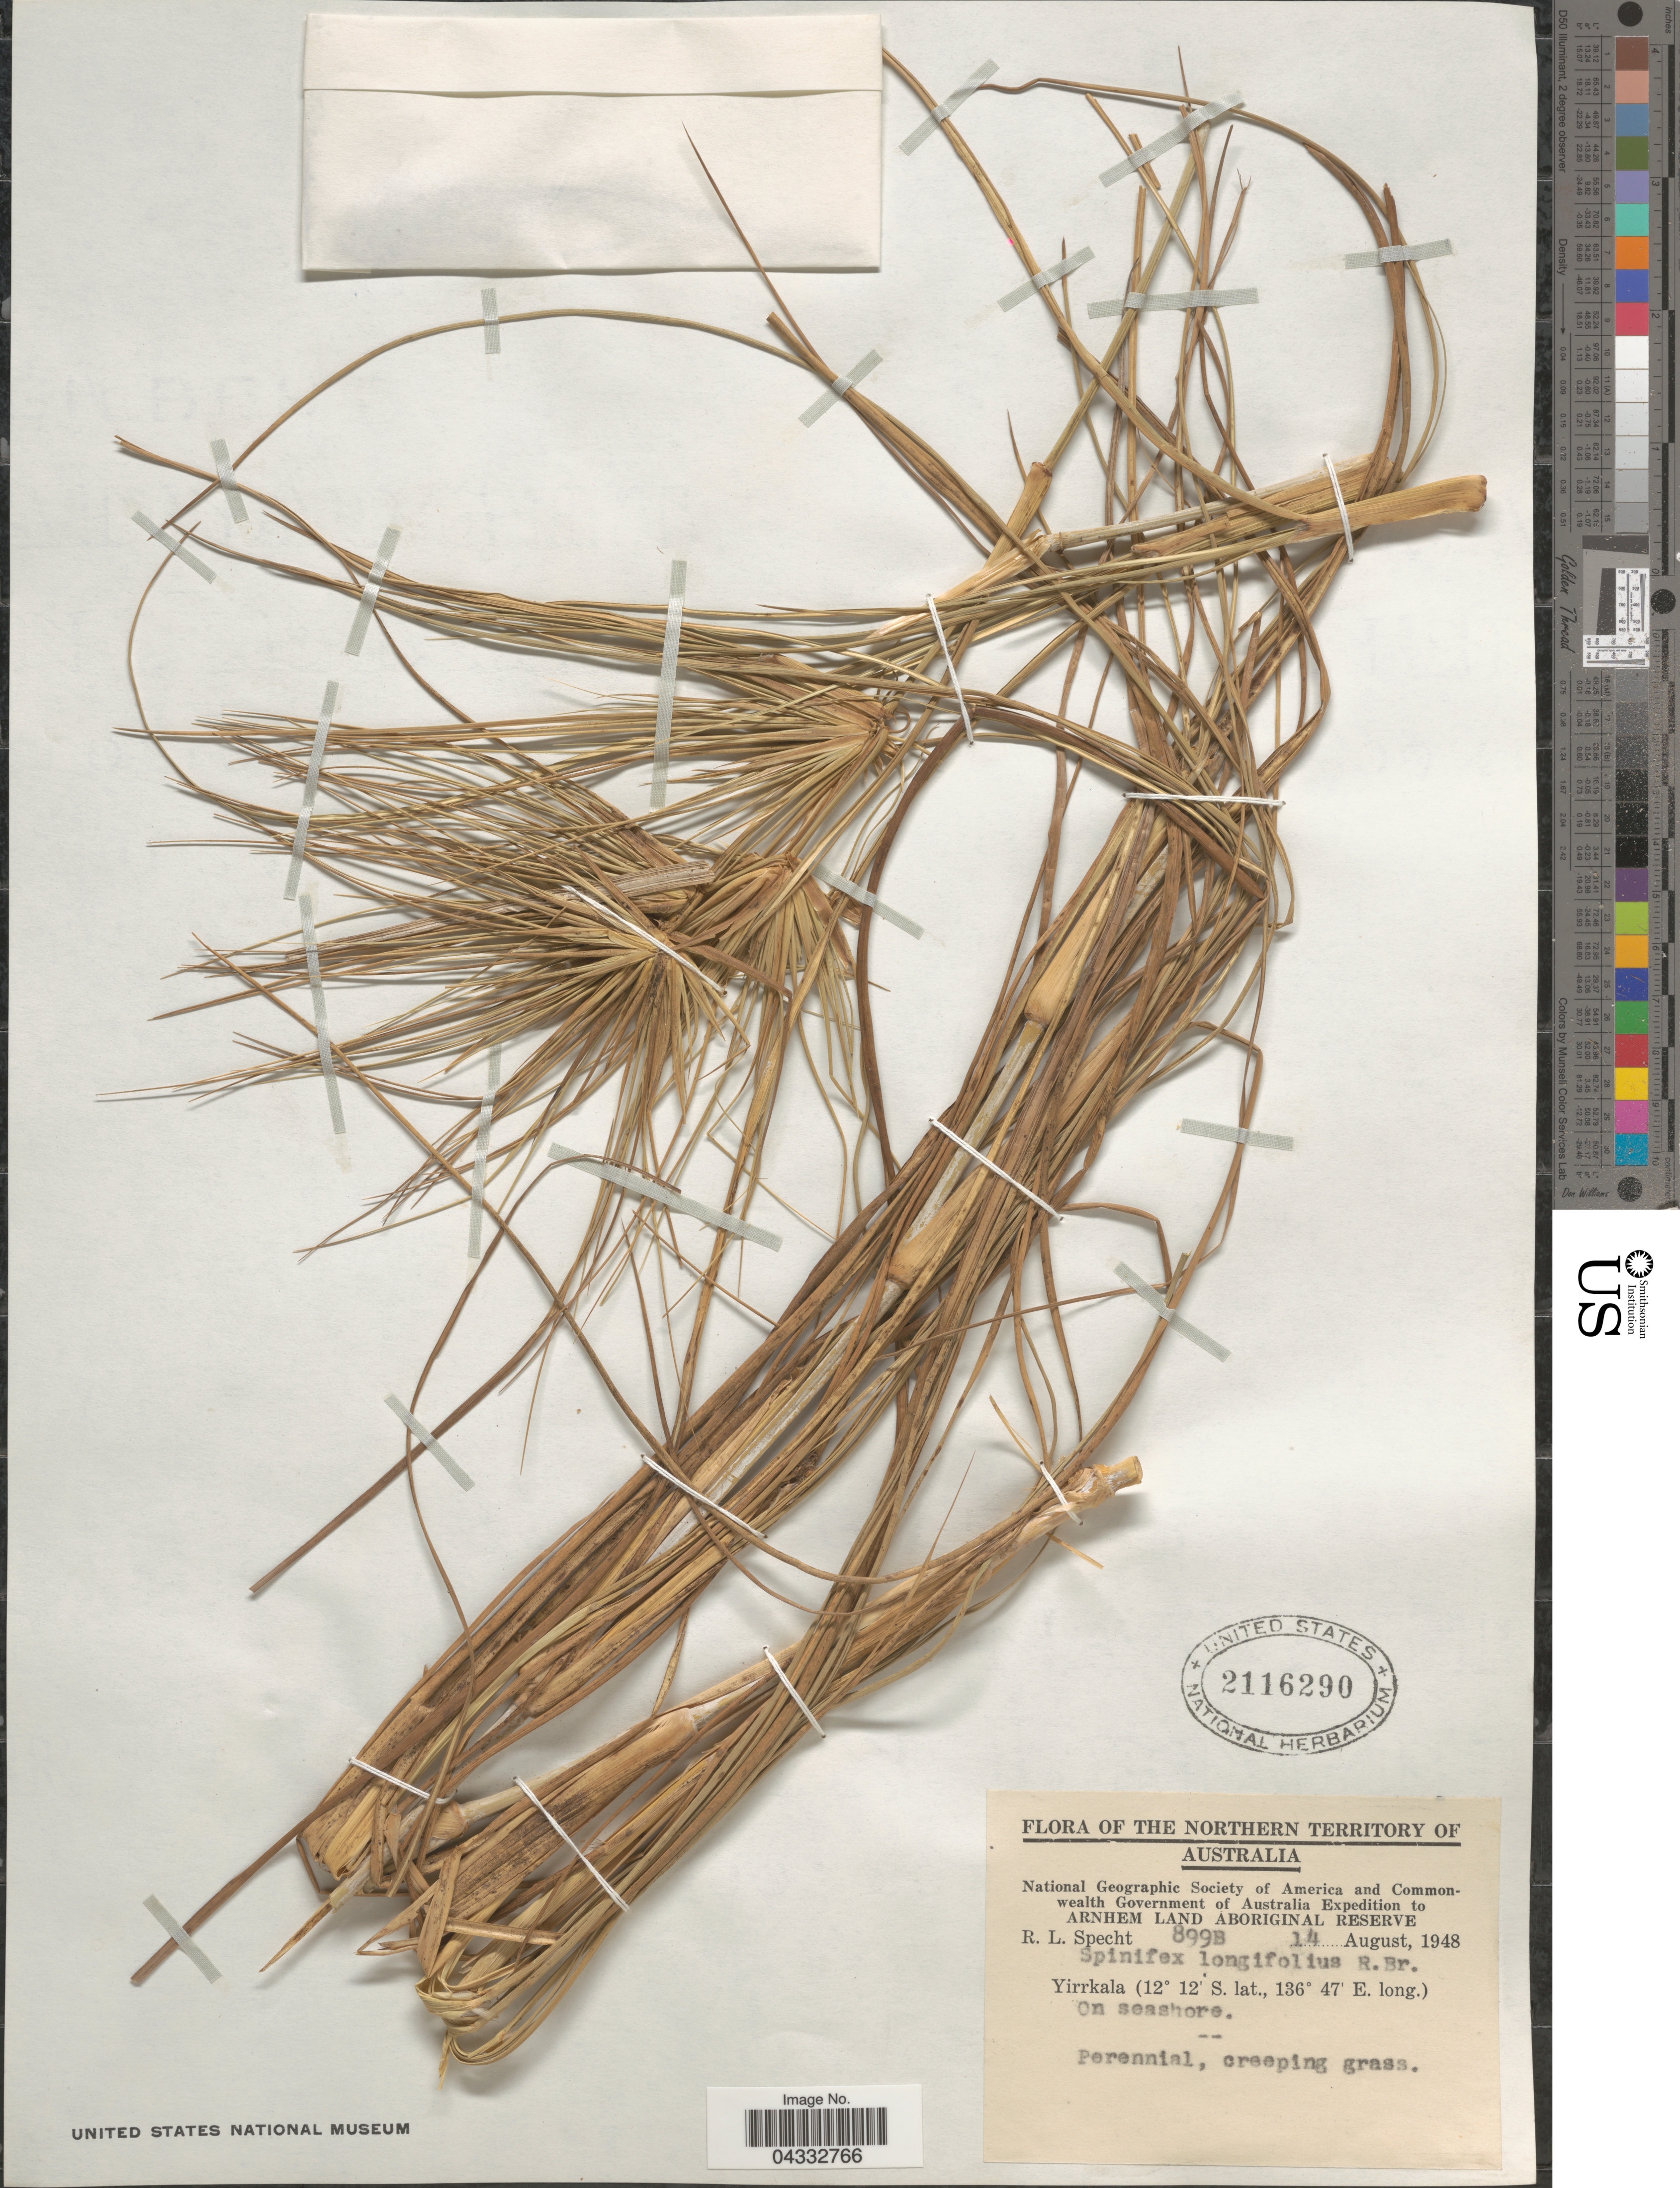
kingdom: Plantae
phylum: Tracheophyta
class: Liliopsida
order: Poales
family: Poaceae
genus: Spinifex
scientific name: Spinifex longifolius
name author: R. Br.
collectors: R. L. Specht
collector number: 899B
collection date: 1948-08-14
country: Australia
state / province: Northern Territory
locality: National Geographic Society of America and Commonwealth Government of Australia Expedition to Arnhem Land Aboriginal Reserve. Yirrkala. On seashore.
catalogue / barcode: US 2116290